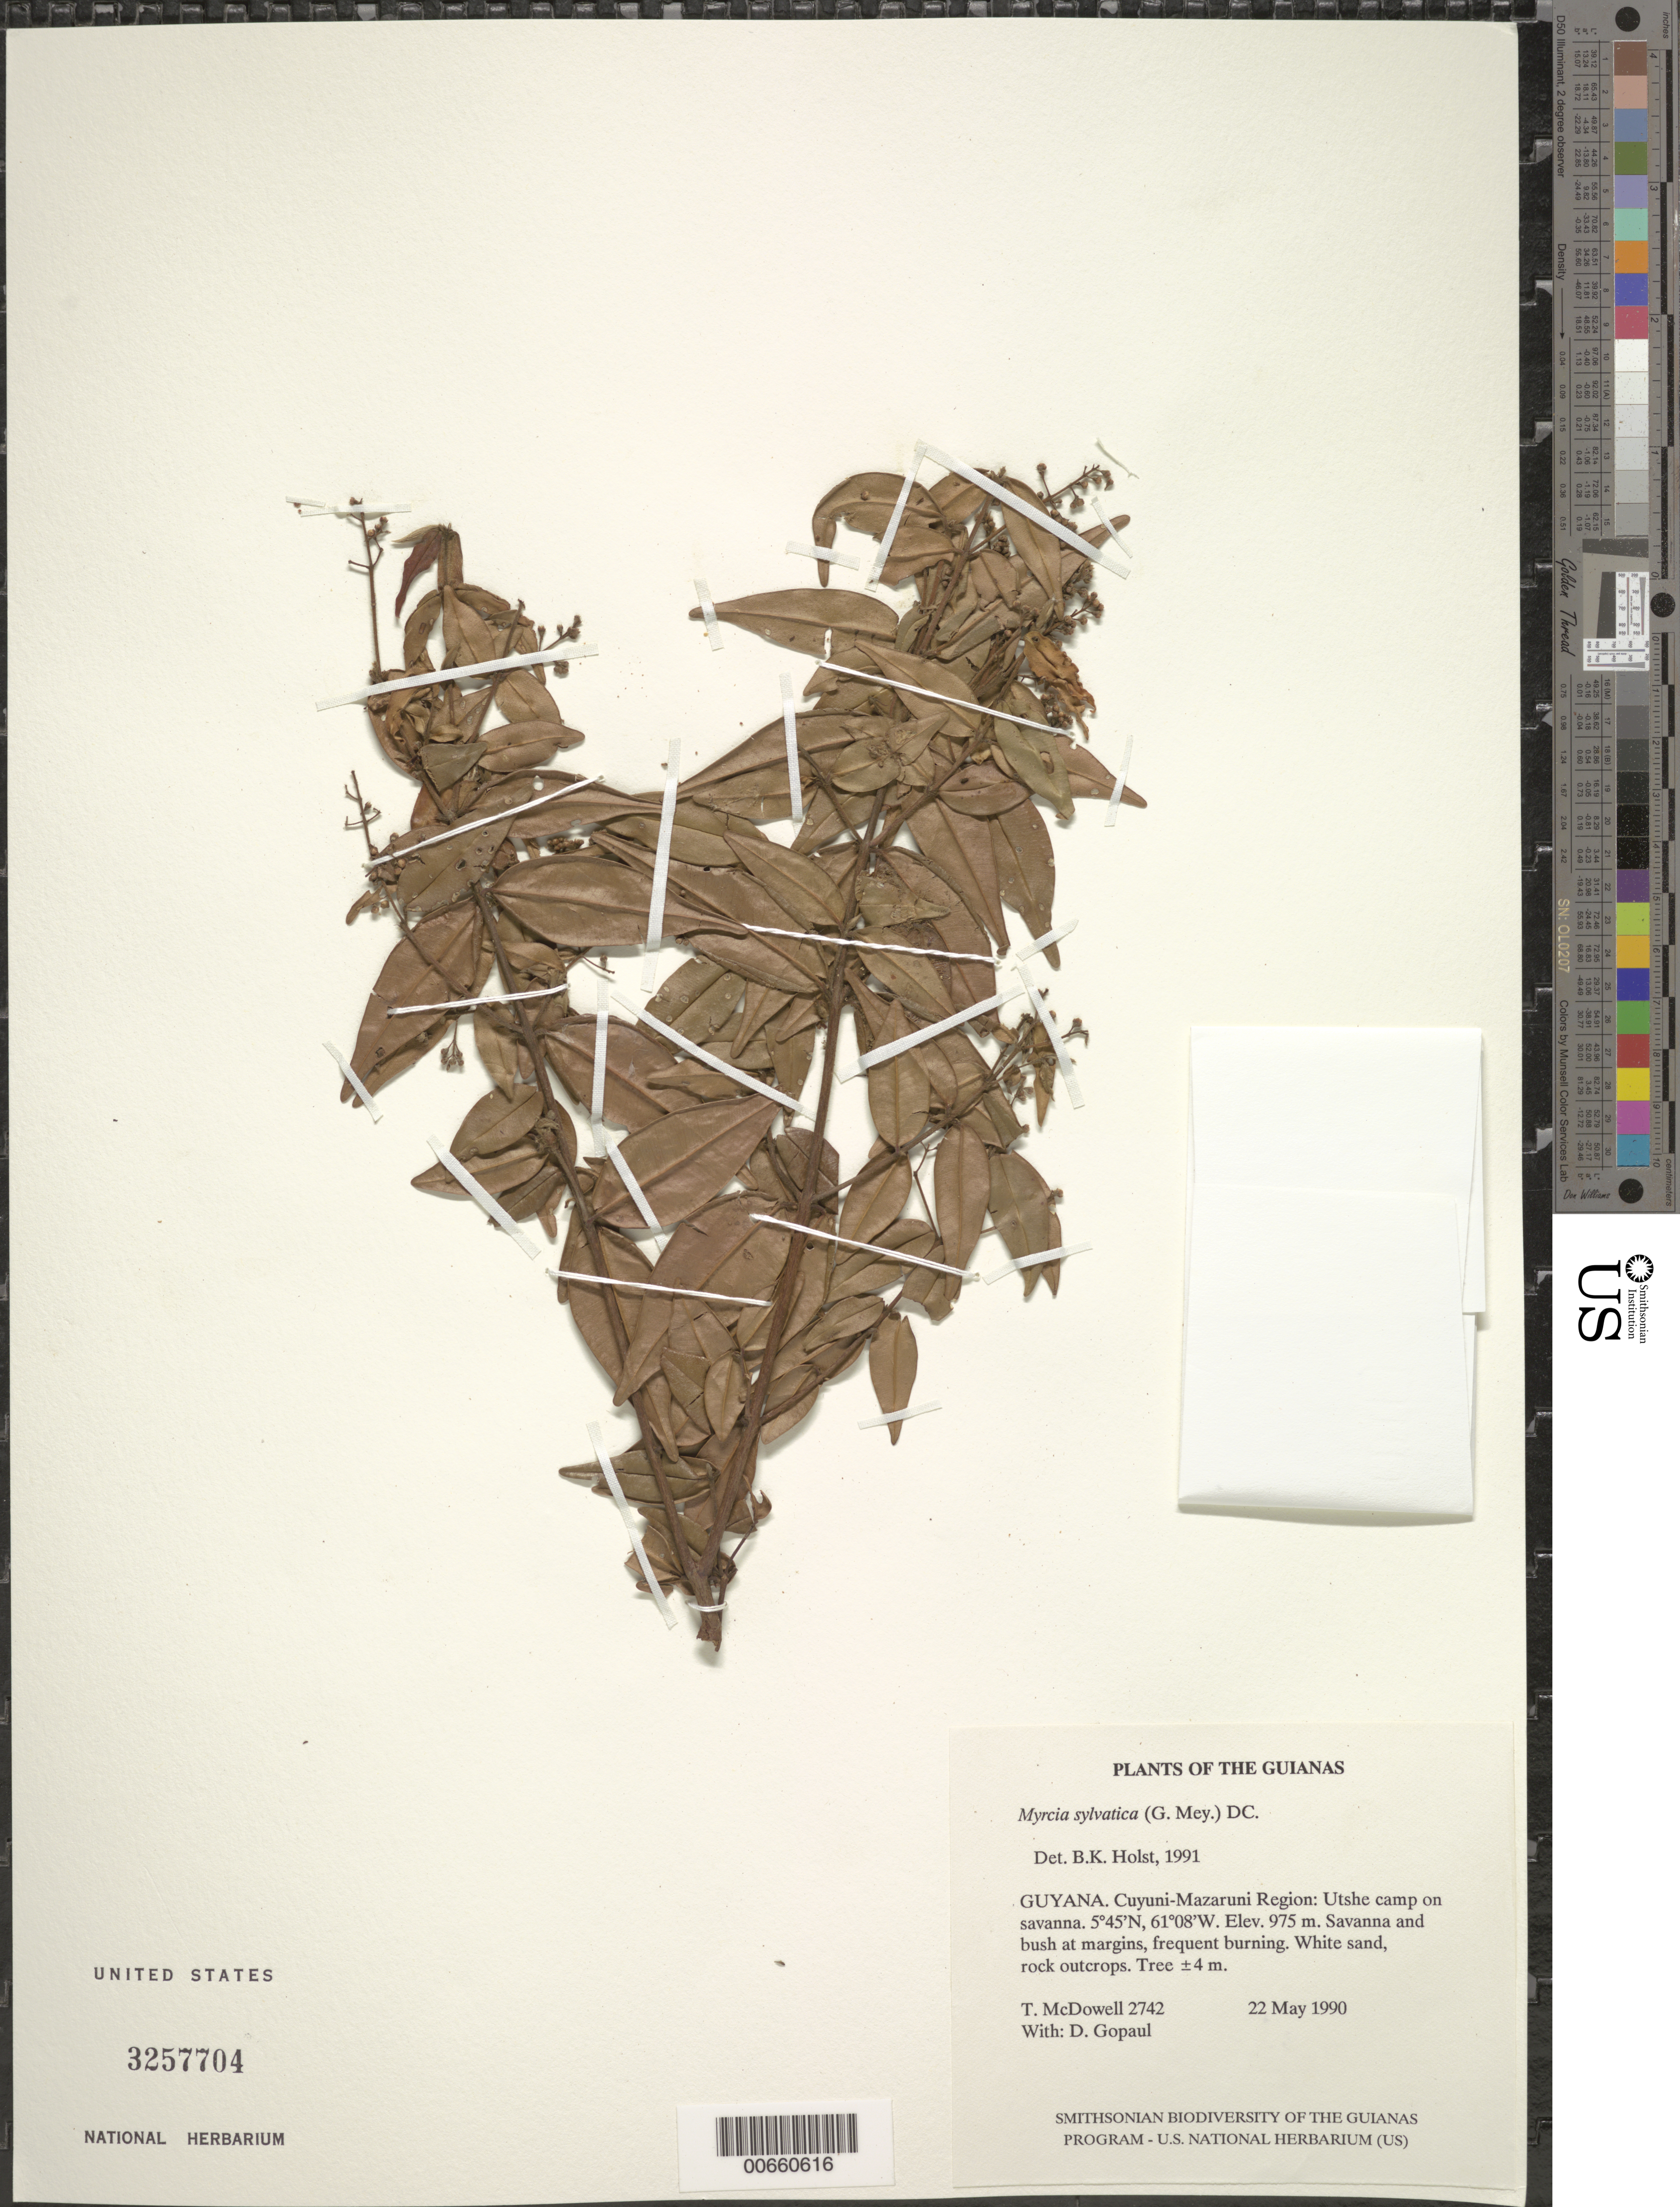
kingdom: Plantae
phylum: Tracheophyta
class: Magnoliopsida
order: Myrtales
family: Myrtaceae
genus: Myrcia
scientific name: Myrcia sylvatica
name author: (G. Mey.) DC.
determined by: Holst, Bruce K.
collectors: T. McDowell & D. Gopaul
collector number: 2742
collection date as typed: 22 May 1990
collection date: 1990-05-22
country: Guyana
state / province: Cuyuni-Mazaruni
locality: Utshi camp, 0.3 km N of Utshi R, just S of forest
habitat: Savanna and bush at margins, frequent burning. White sand, rock outcrops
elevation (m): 975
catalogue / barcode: US 3257704